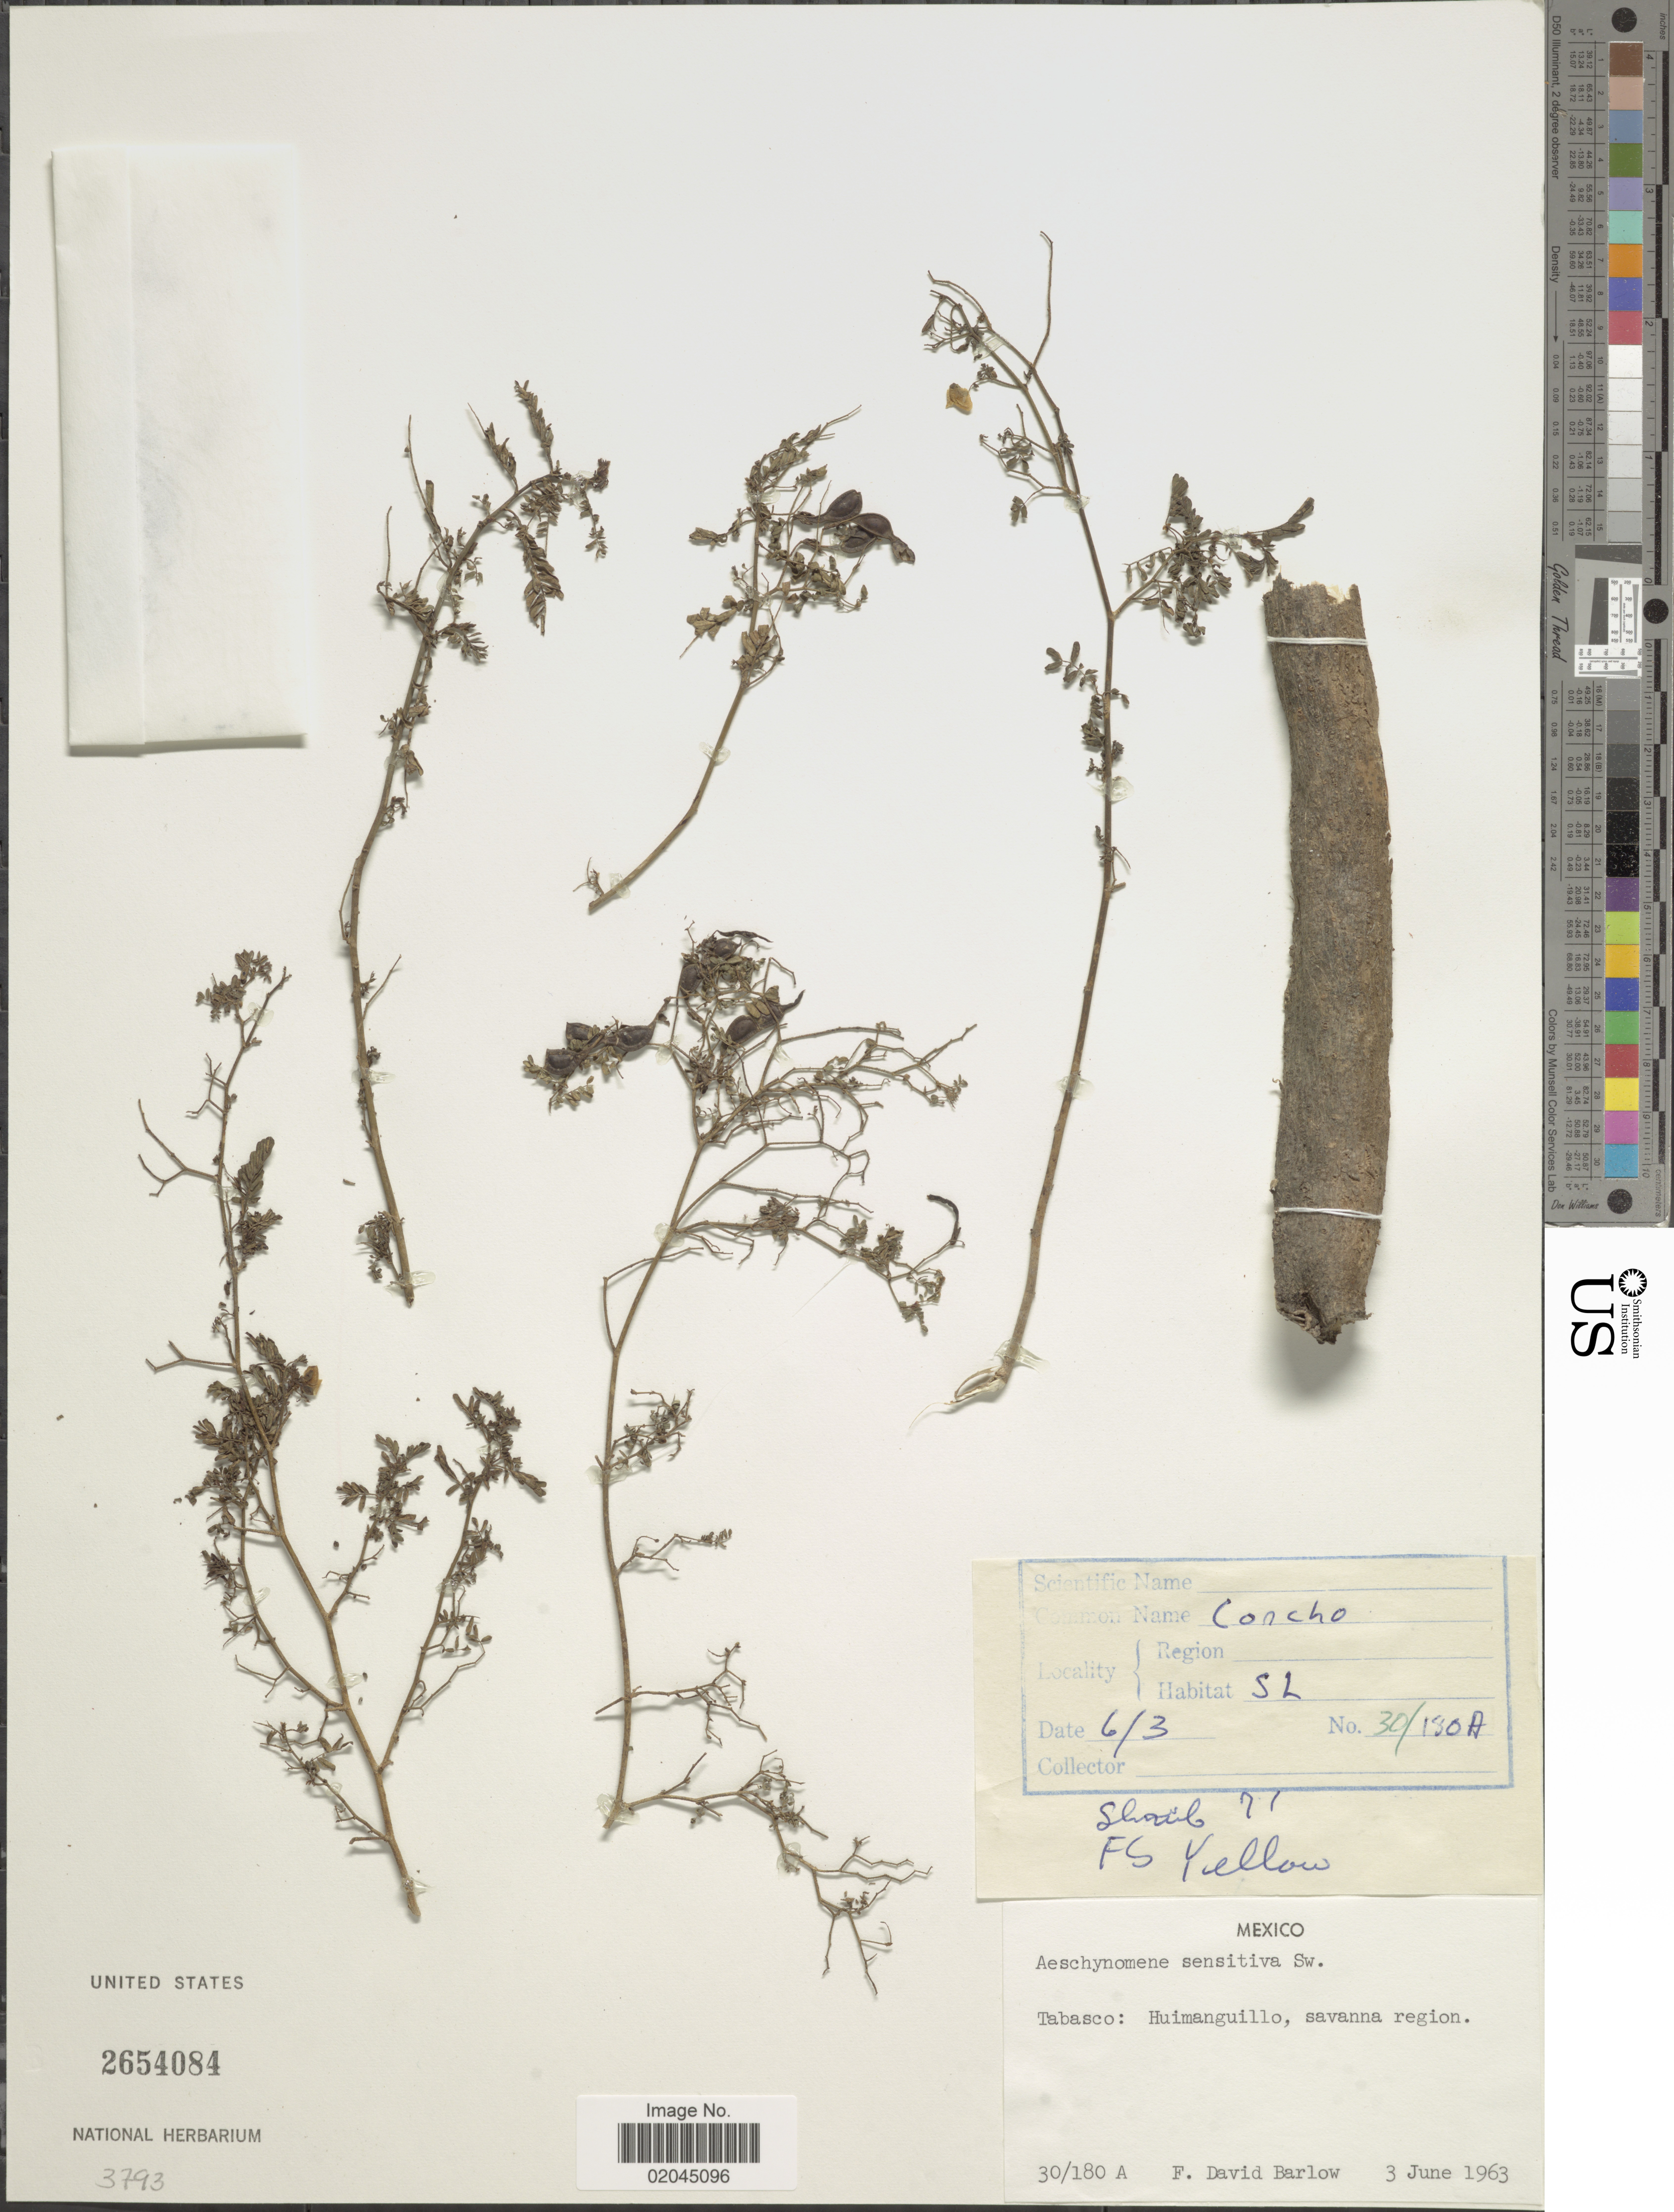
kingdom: Plantae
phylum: Tracheophyta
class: Magnoliopsida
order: Fabales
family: Fabaceae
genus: Aeschynomene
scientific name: Aeschynomene sensitiva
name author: Sw.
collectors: F. D. Barlow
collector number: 30/180A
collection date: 1963-06-03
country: Mexico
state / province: Tabasco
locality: Tabasco: Huimanguillo, savanna region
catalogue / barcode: US 2654084